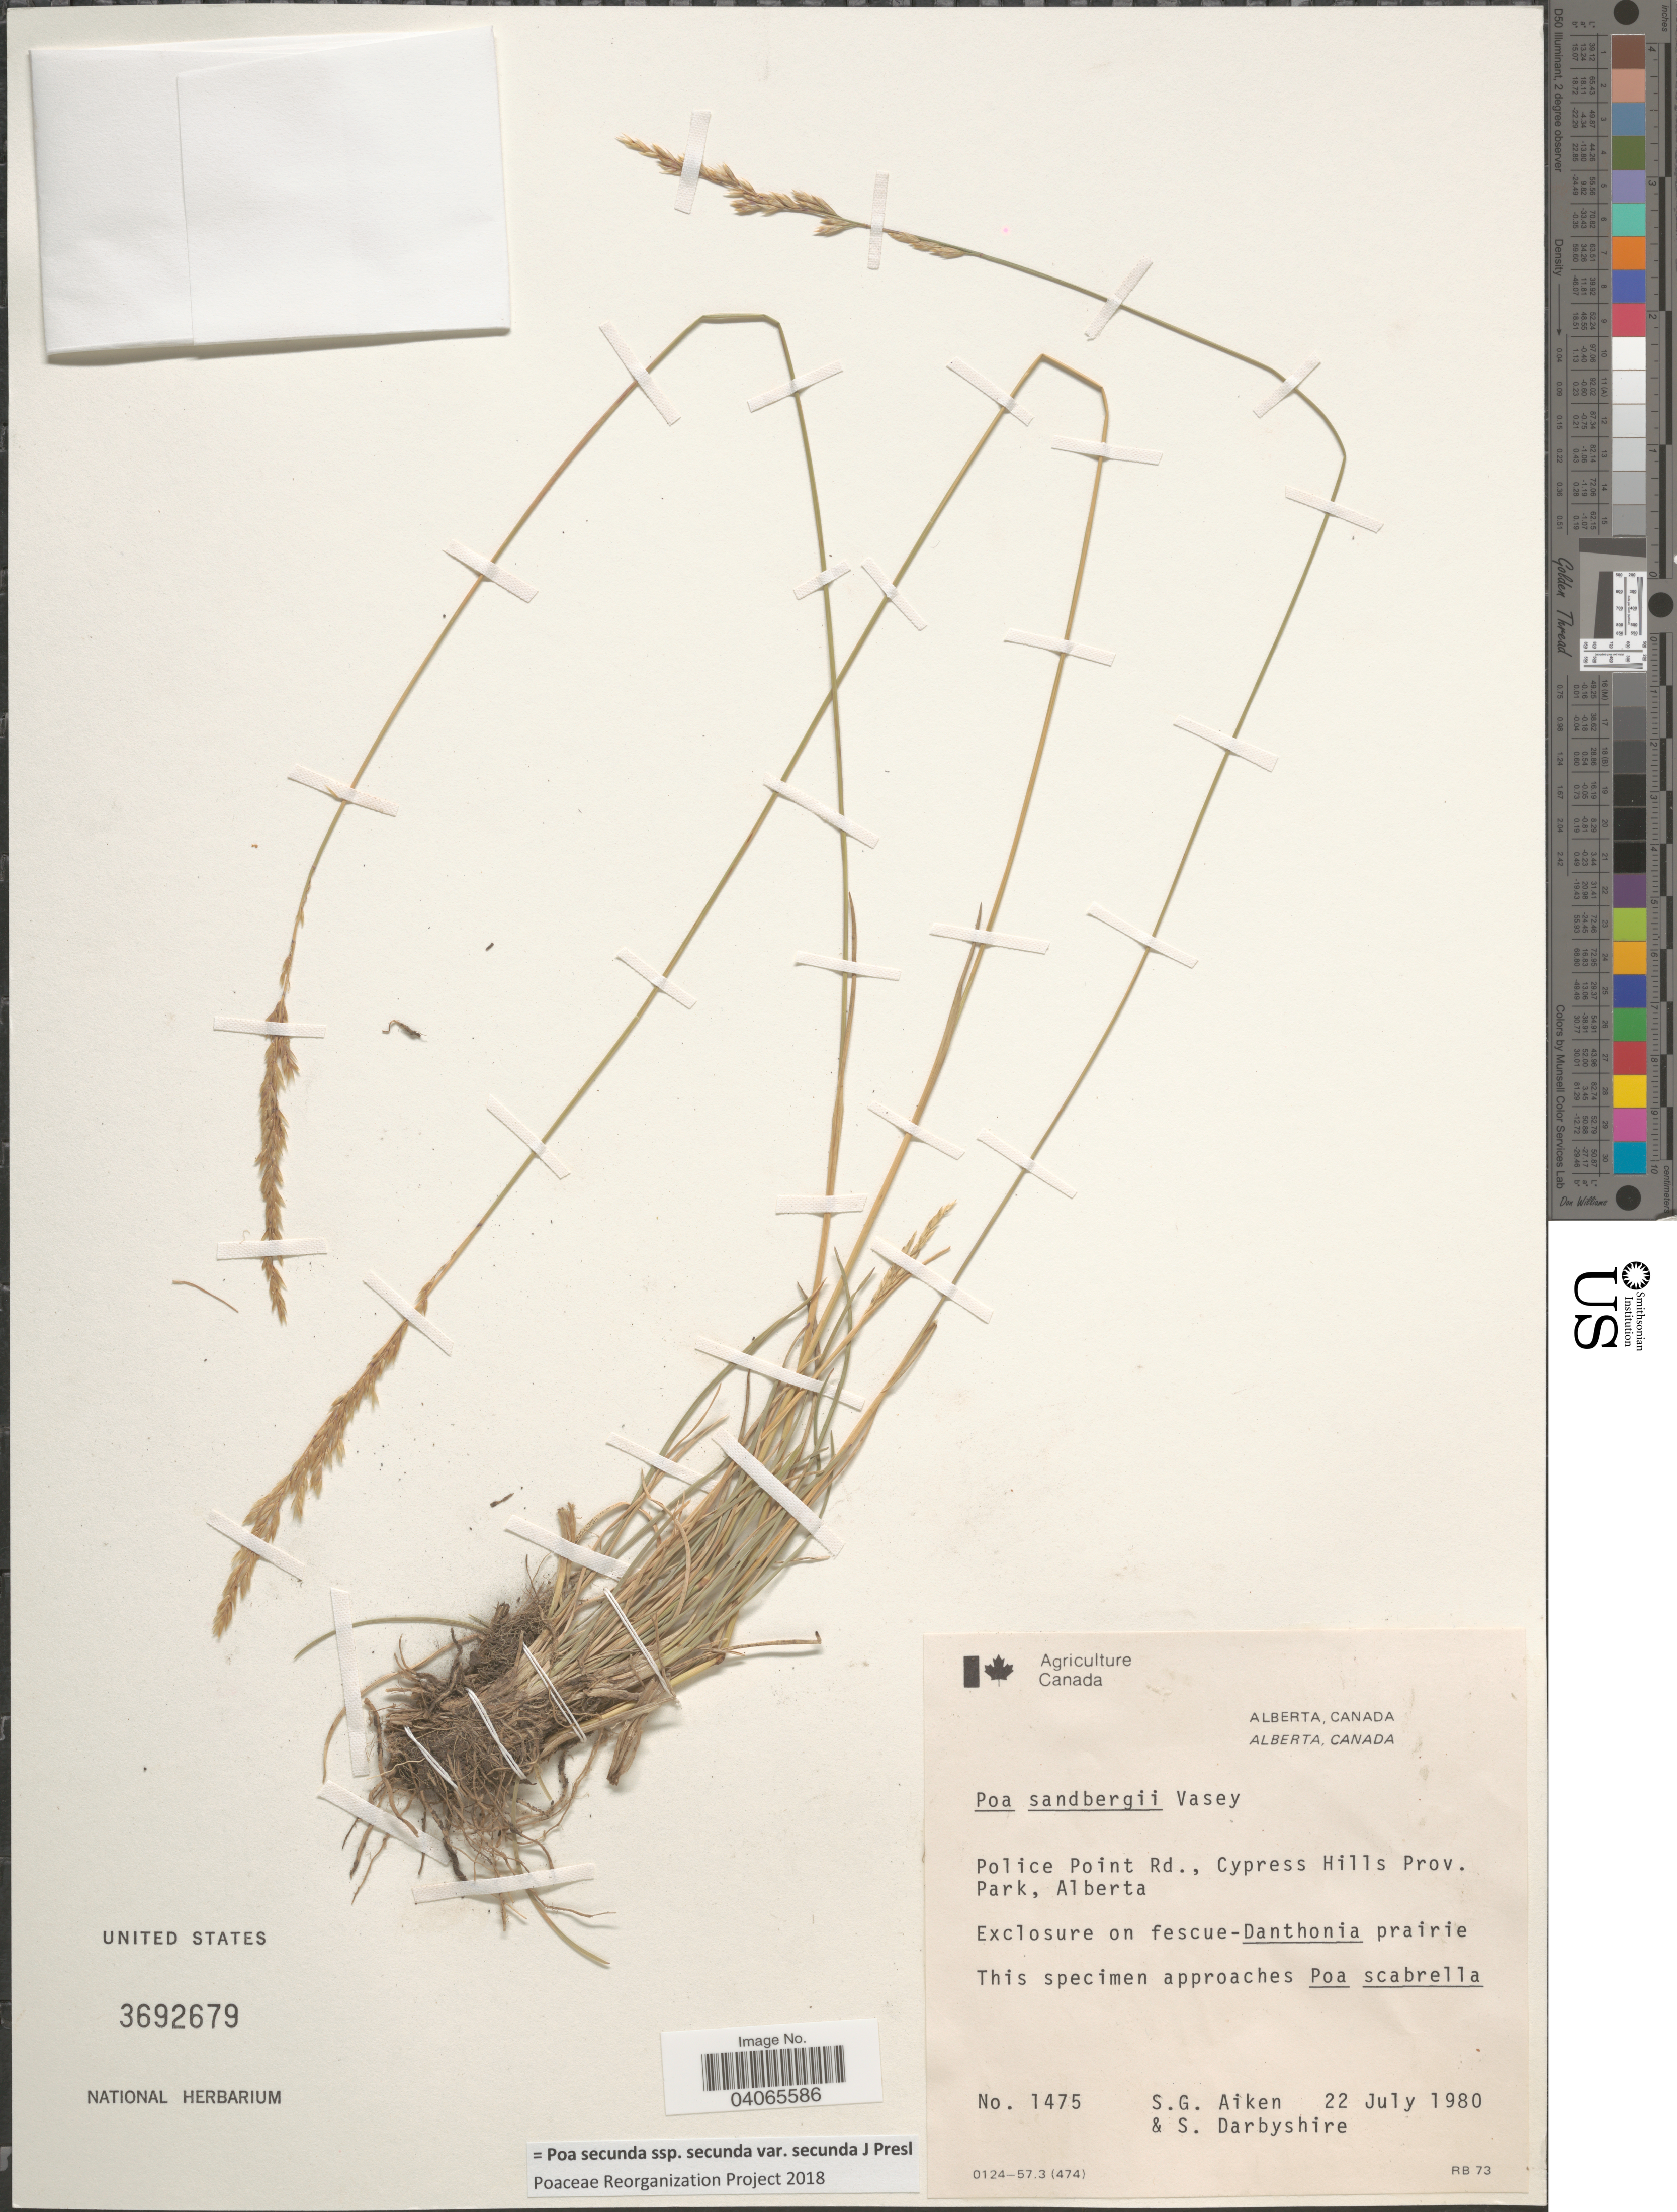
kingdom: Plantae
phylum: Tracheophyta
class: Liliopsida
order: Poales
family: Poaceae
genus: Poa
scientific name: Poa secunda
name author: J. Presl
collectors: S. G. Aiken & S. Darbyshire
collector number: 1475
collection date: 1980-07-22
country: Canada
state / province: Alberta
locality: Police Point Rd., Cypress Hills Prov. Park.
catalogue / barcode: US 3692679